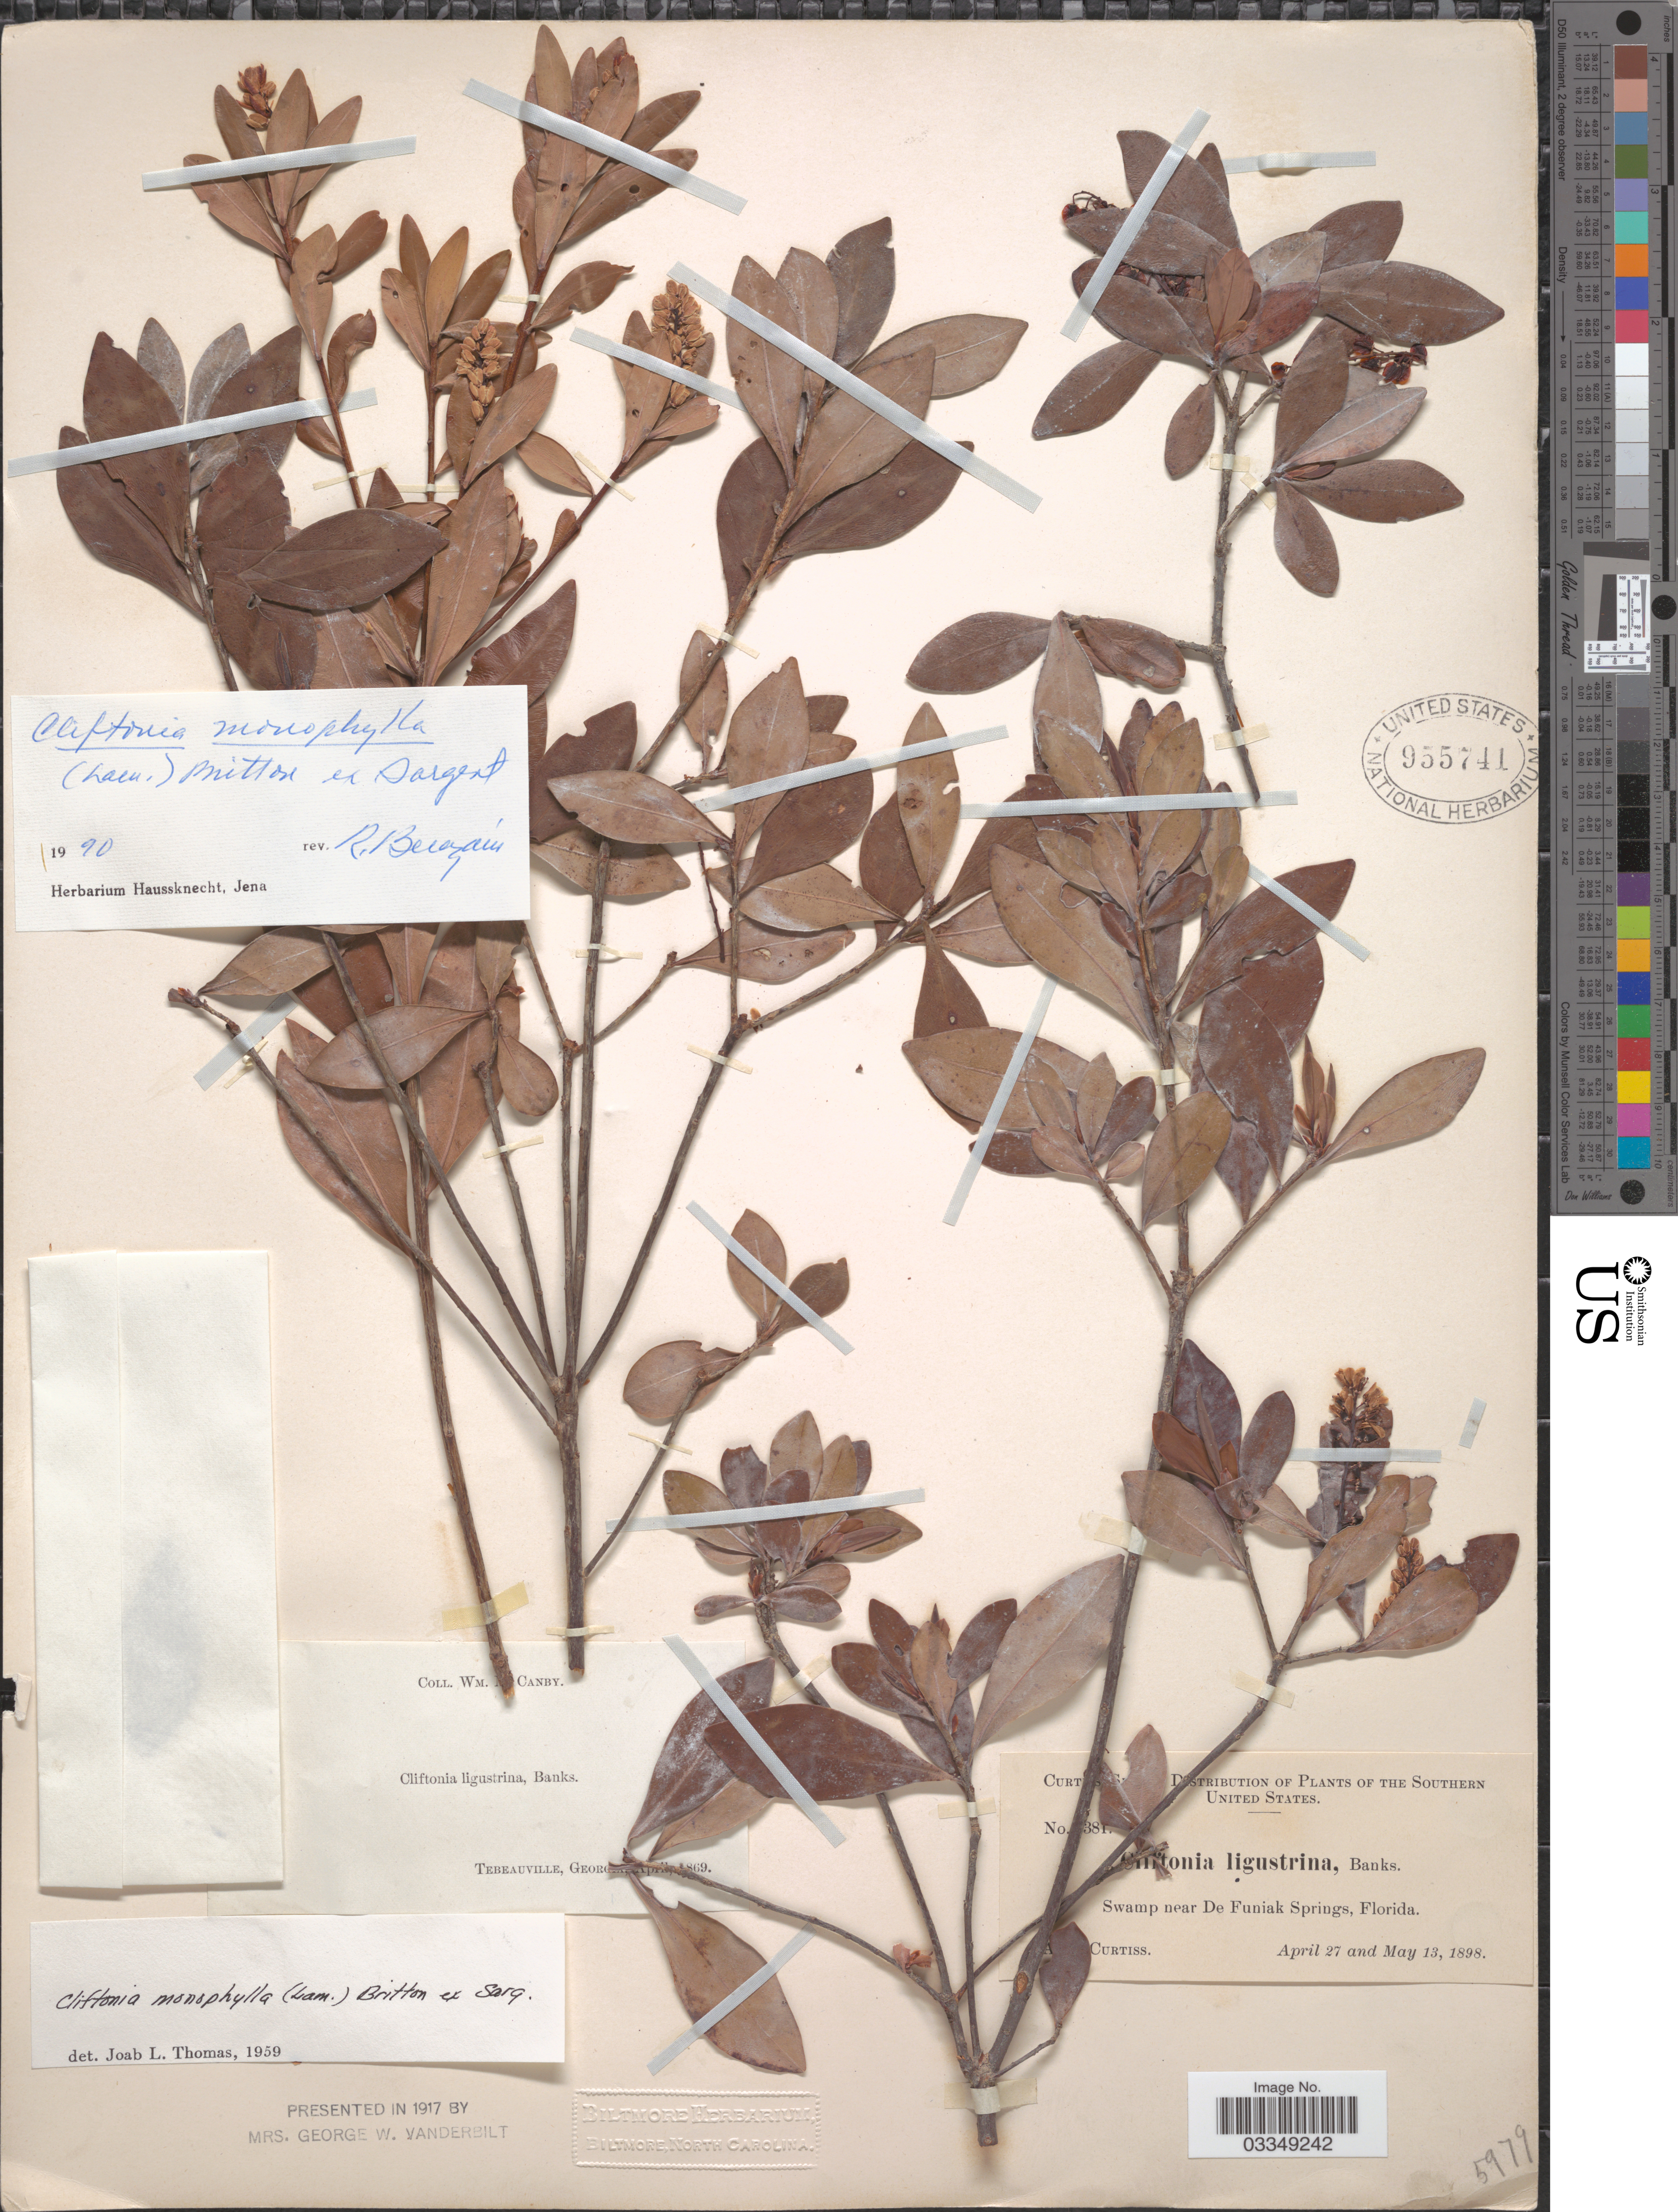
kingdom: Plantae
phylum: Tracheophyta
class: Magnoliopsida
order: Ericales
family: Cyrillaceae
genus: Cliftonia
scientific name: Cliftonia monophylla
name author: (Lam.) Britton ex Sarg.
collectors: A. H. Curtiss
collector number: !381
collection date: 1898-04-27/1898-05-13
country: United States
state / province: Florida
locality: Southern United States. Swamp near De Funiak Springs.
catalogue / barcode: US 955741